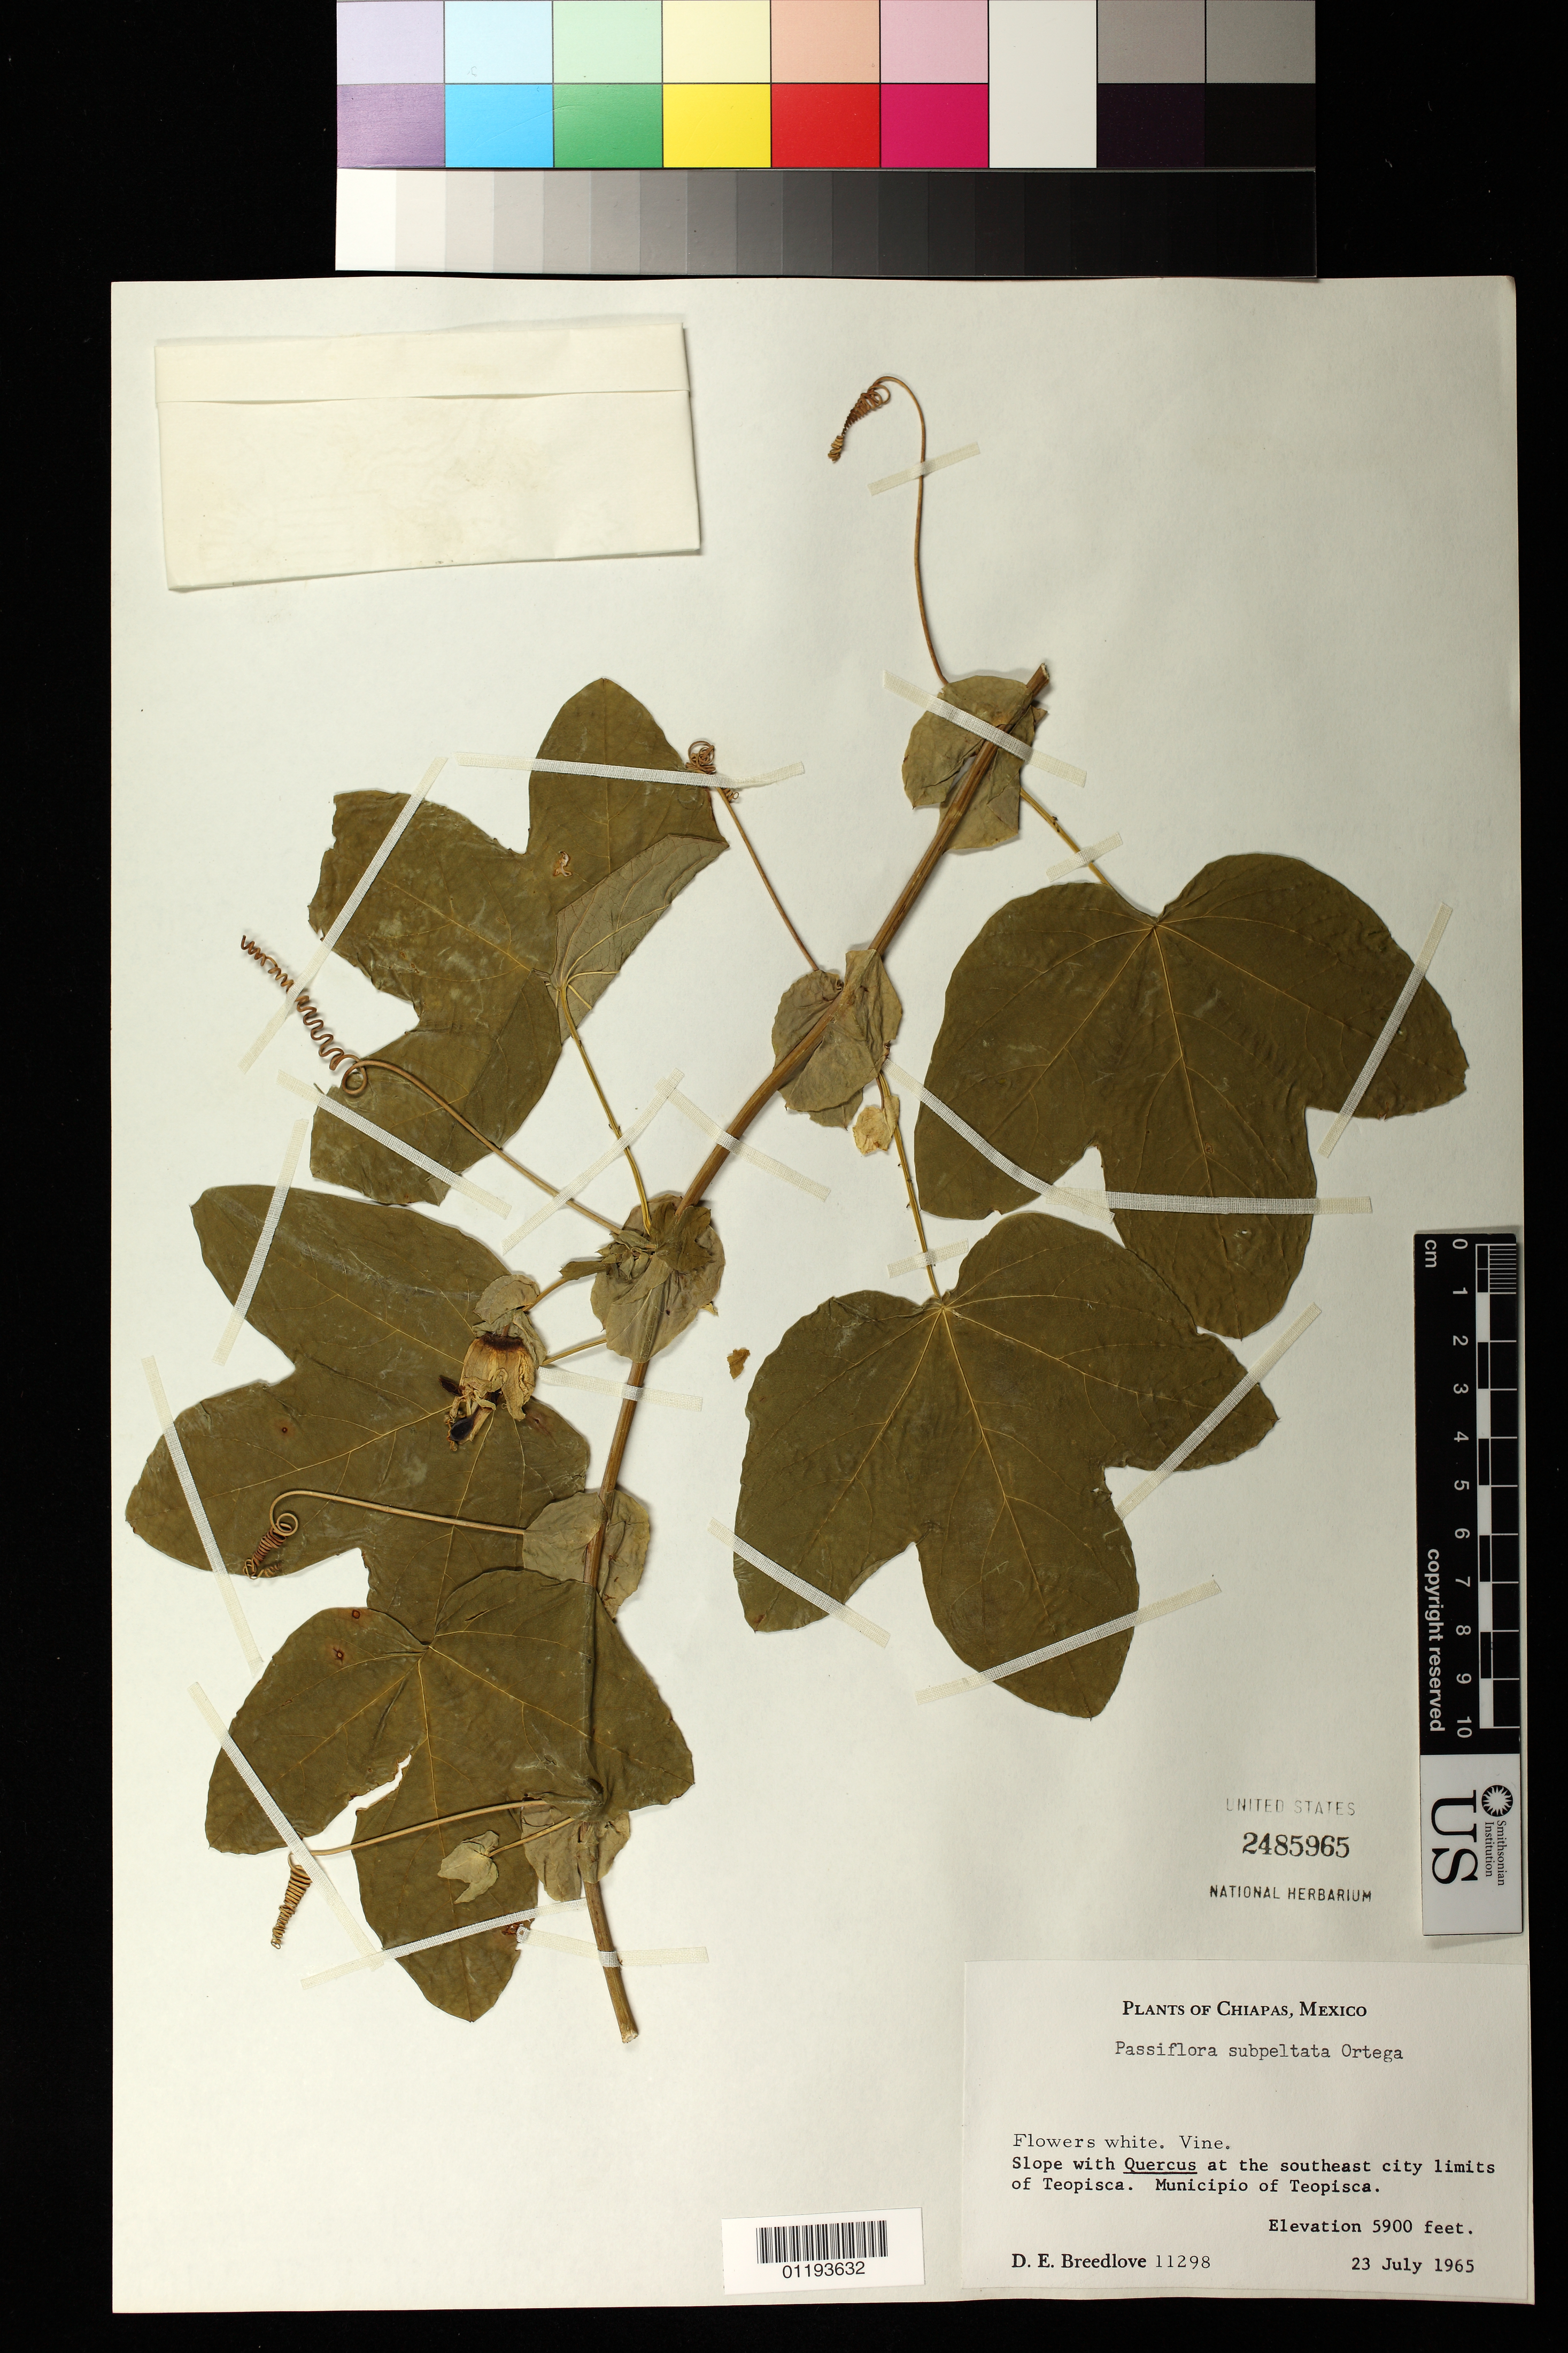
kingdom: Plantae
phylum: Tracheophyta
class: Magnoliopsida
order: Malpighiales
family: Passifloraceae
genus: Passiflora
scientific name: Passiflora subpeltata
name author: Ortega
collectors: D. E. Breedlove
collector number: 11298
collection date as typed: Jul 23 1965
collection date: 1965-07-23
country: Mexico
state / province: Chiapas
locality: Southeast city limits of Teopisca, Municipio of Teopisca.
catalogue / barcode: US 2485965